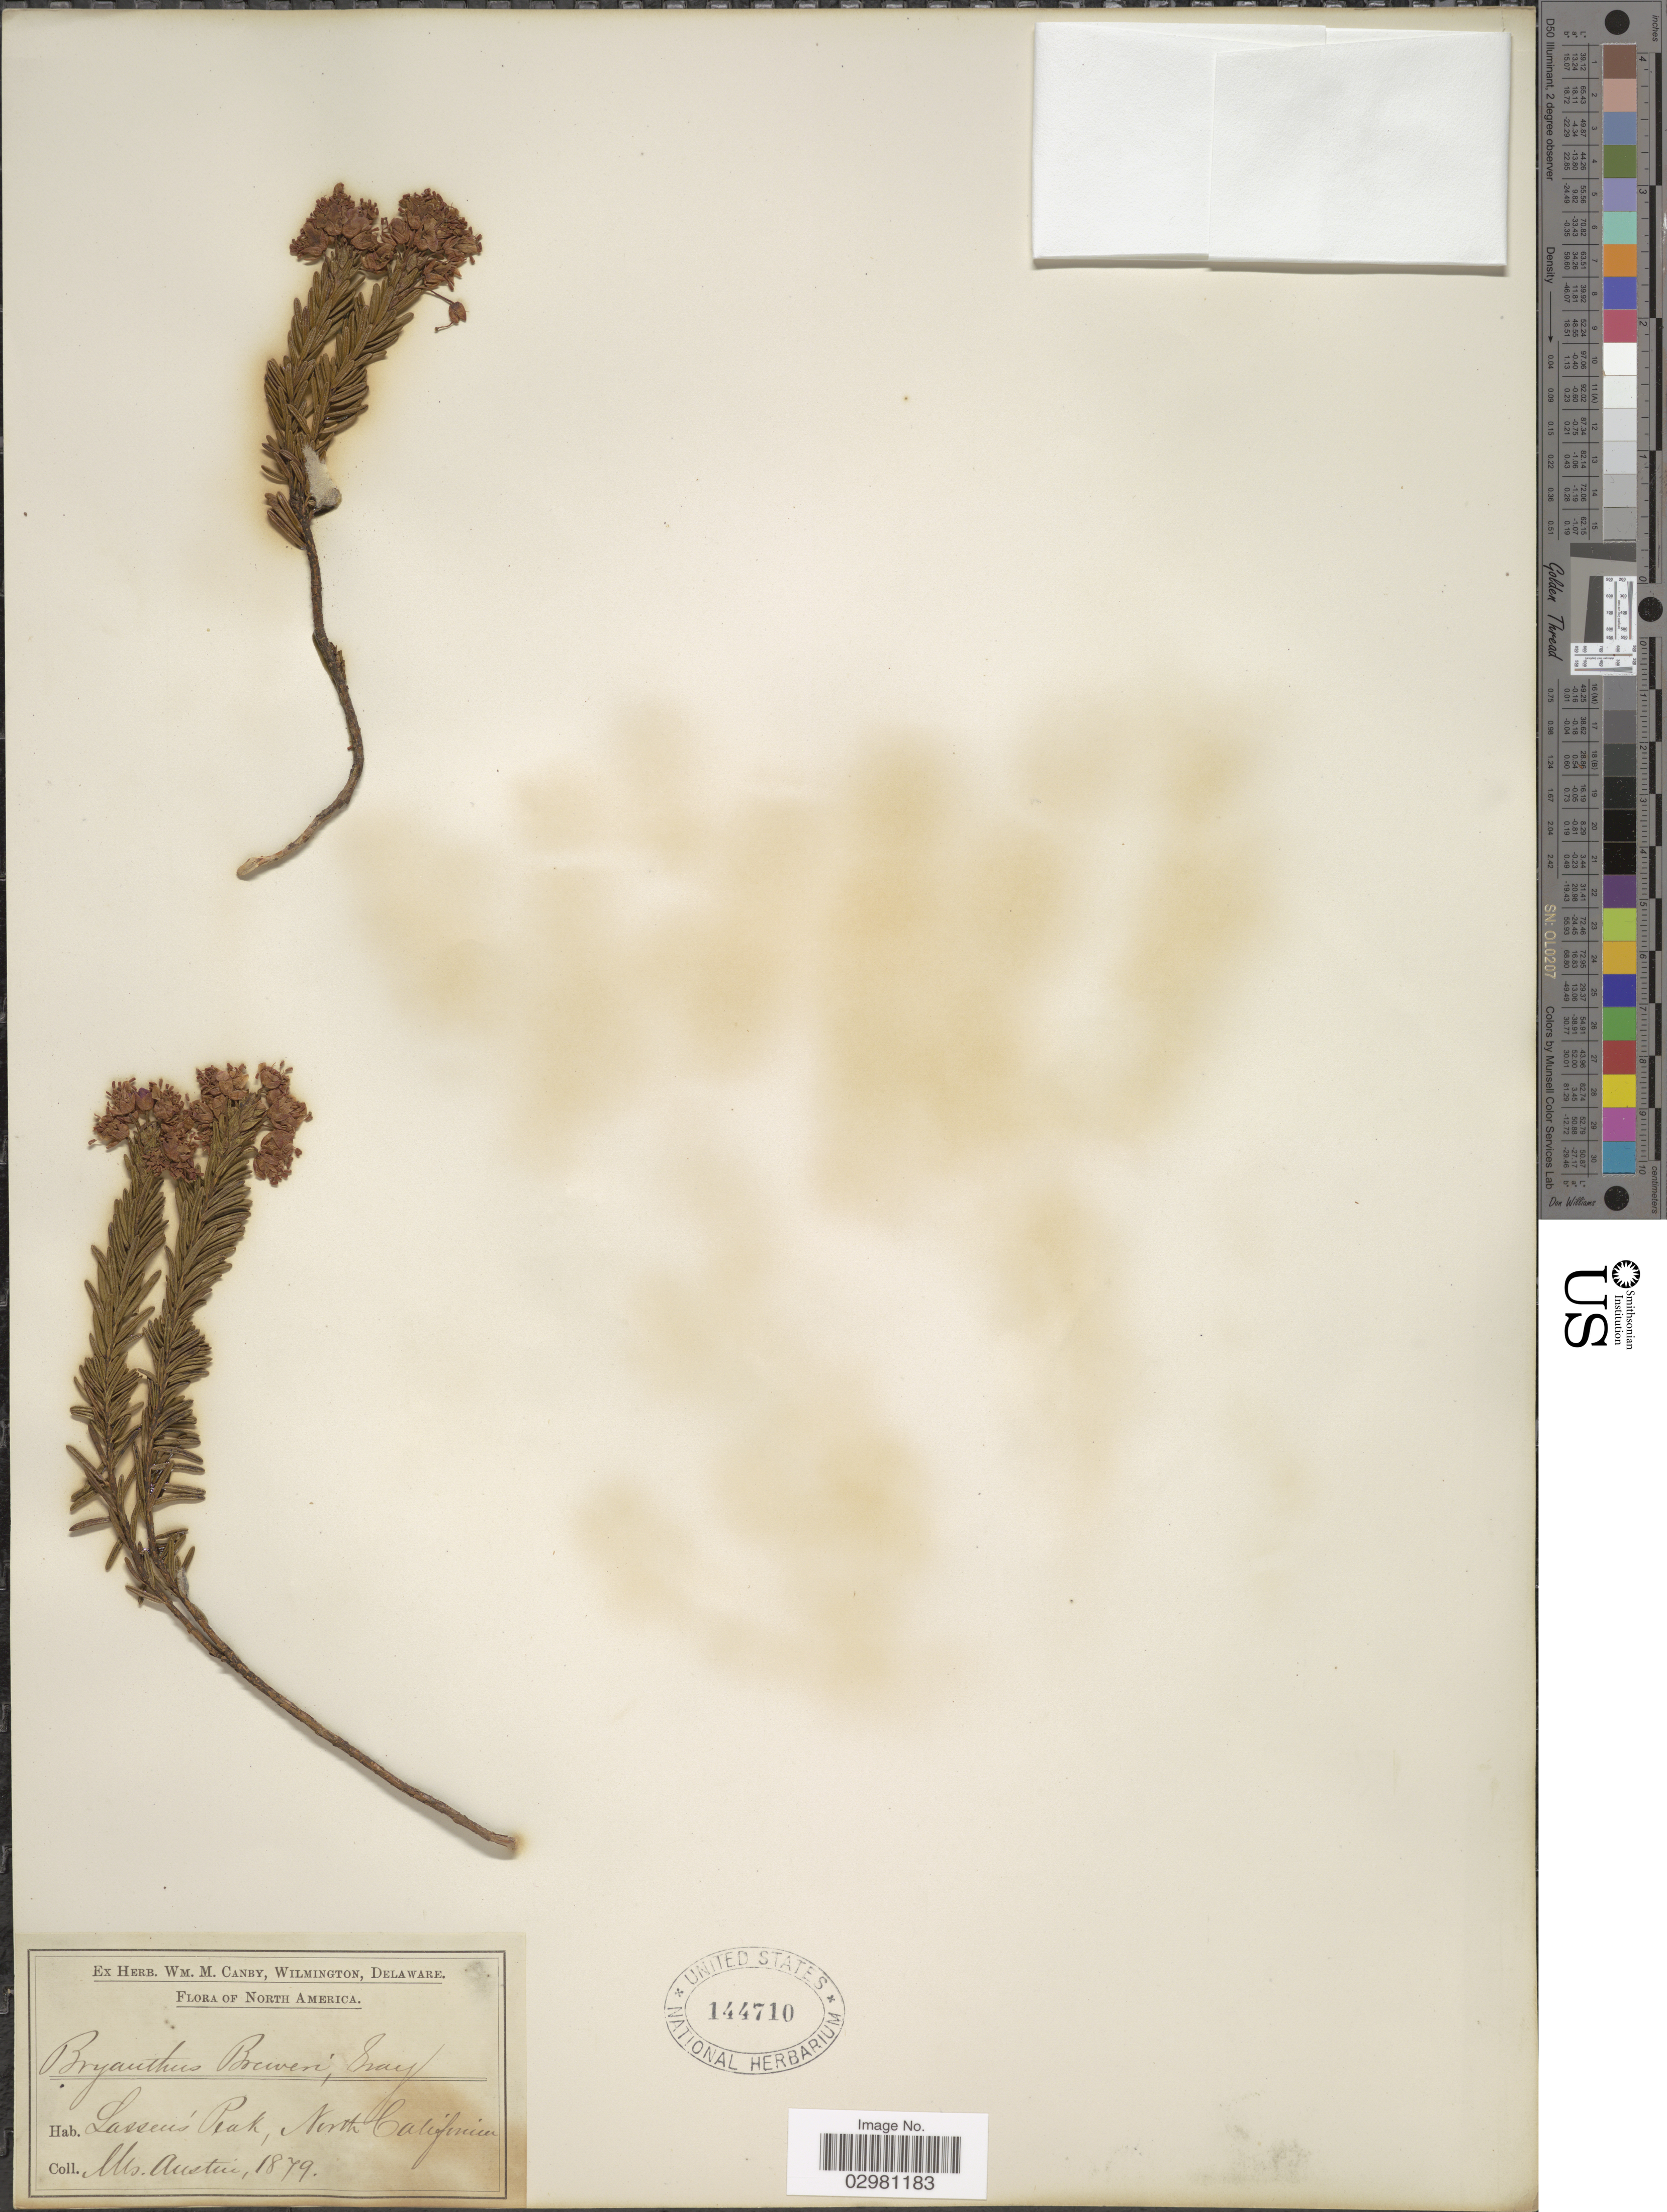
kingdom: Plantae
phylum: Tracheophyta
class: Magnoliopsida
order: Ericales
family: Ericaceae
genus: Phyllodoce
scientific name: Phyllodoce breweri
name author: (A. Gray) A. Heller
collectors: Austin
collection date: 1879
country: United States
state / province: California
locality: Lassen's Peak, North California.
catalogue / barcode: US 144710